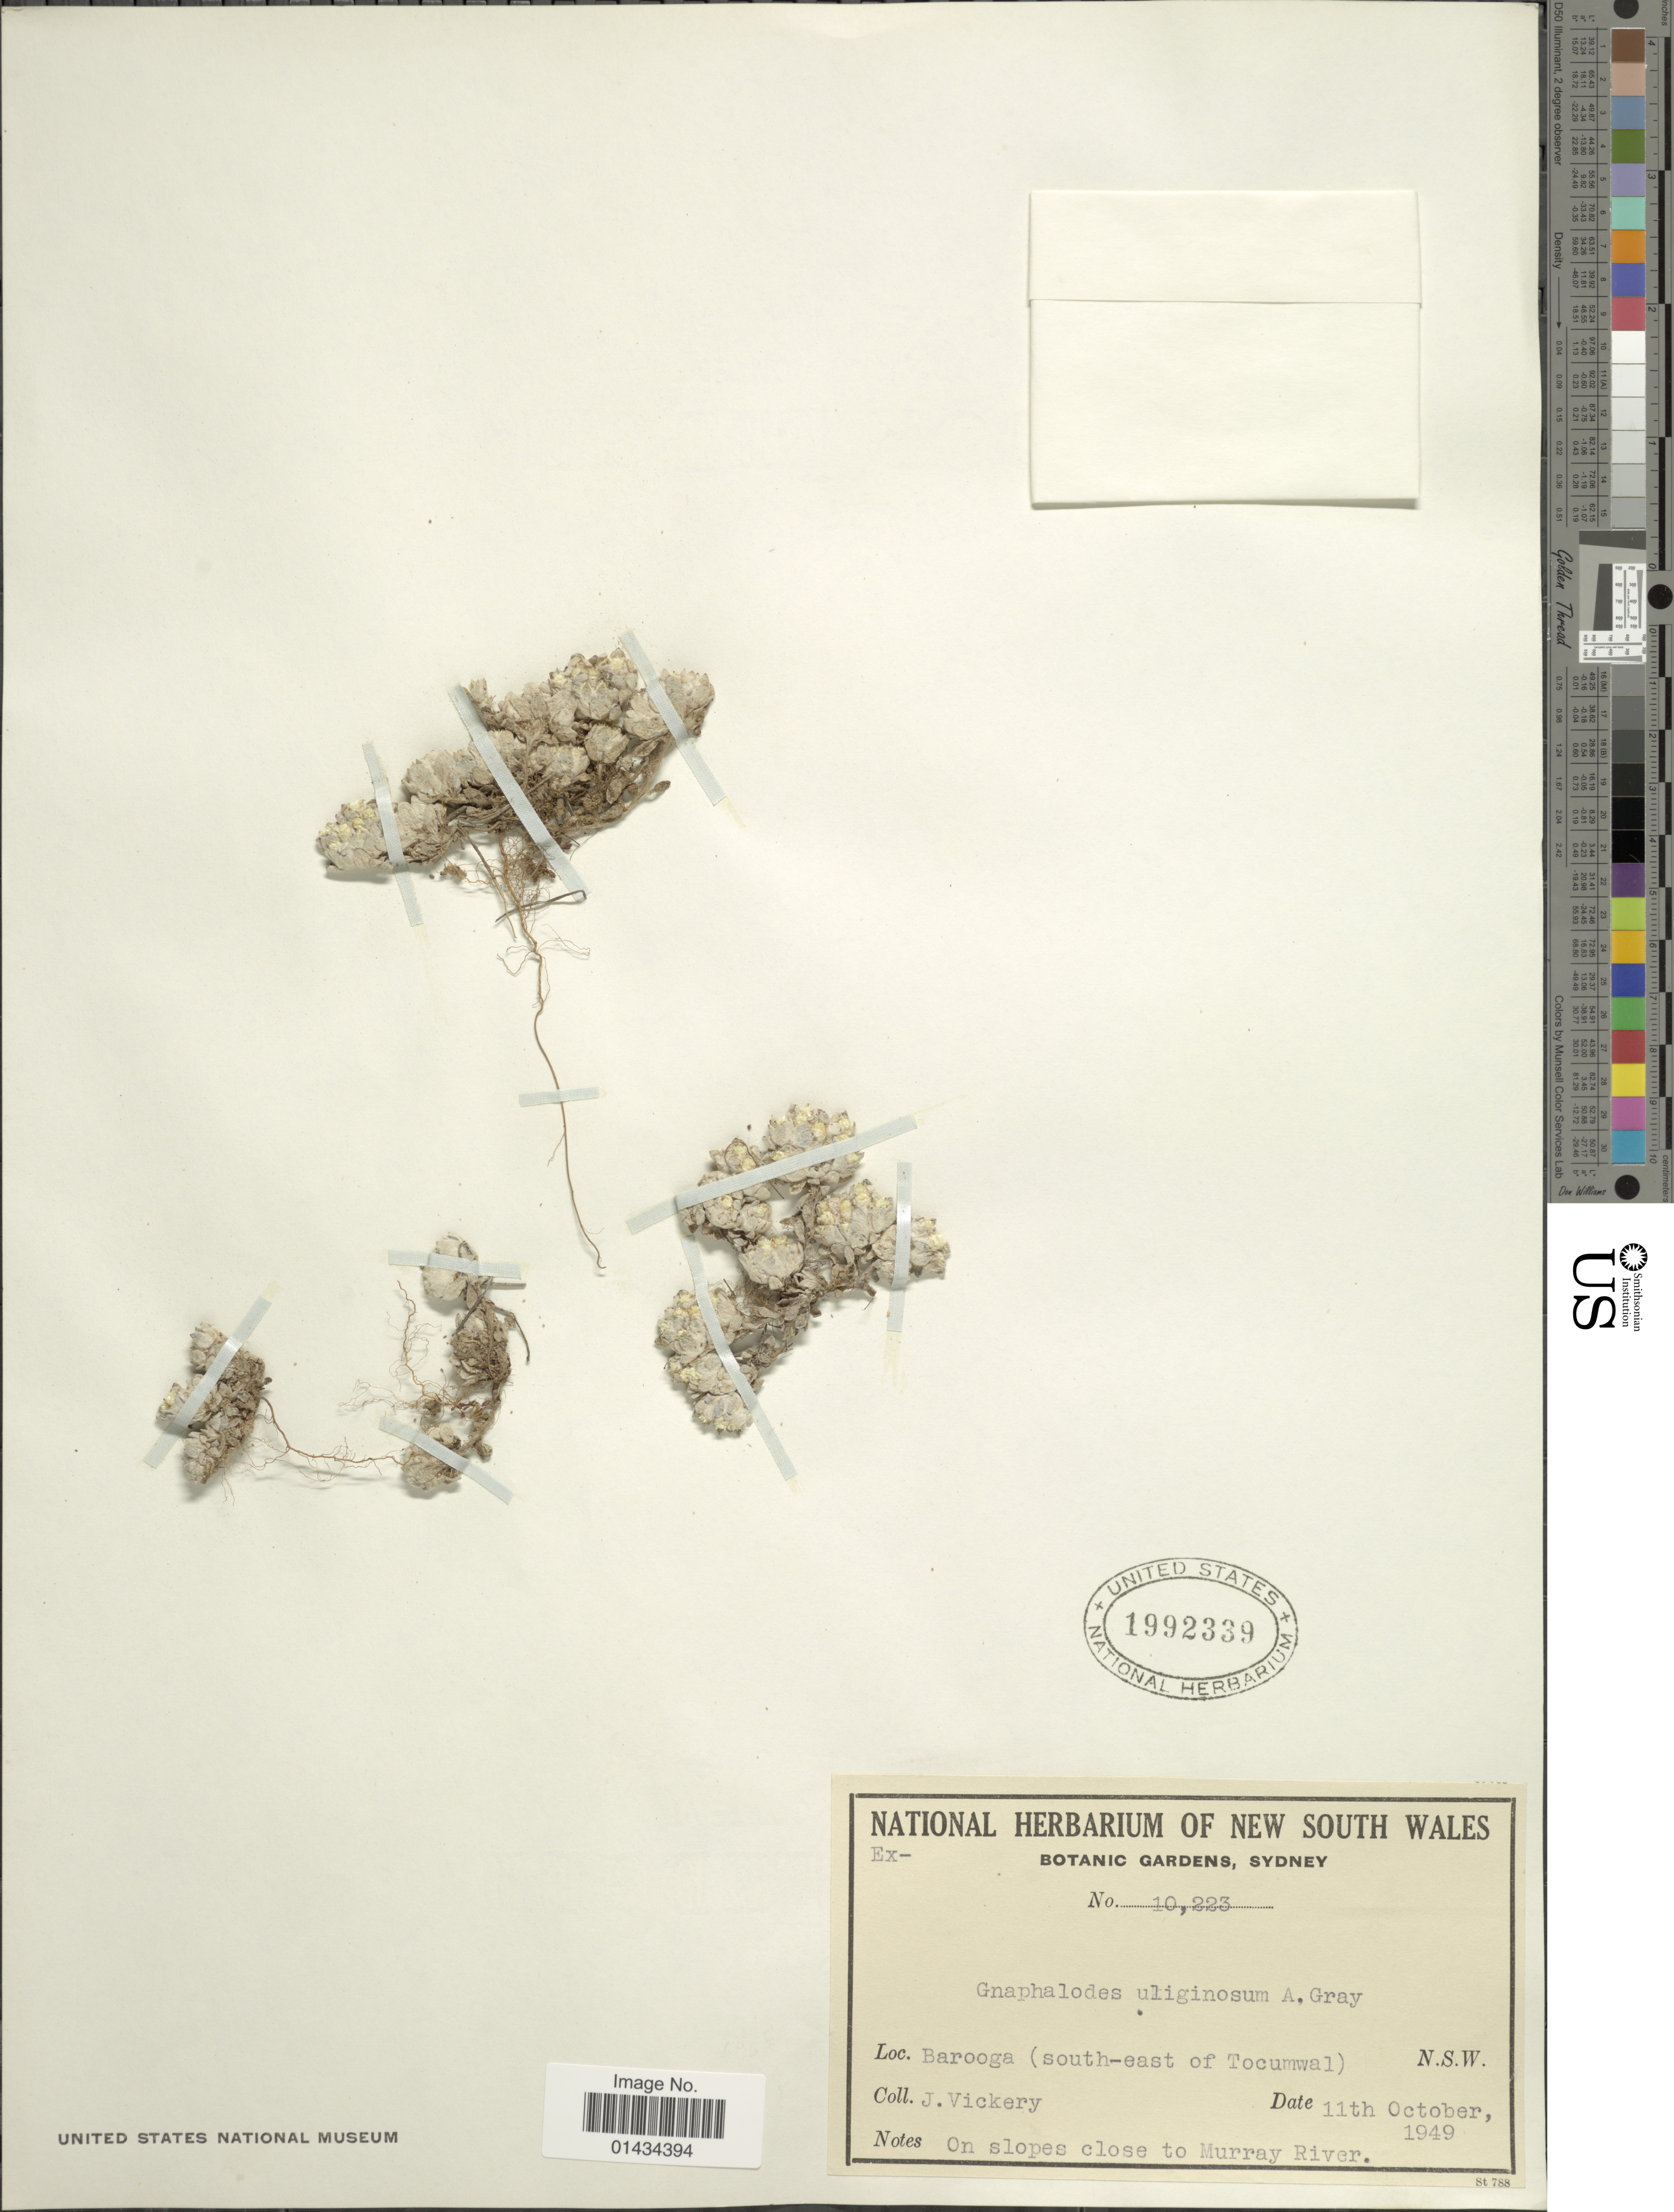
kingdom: Plantae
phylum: Tracheophyta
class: Magnoliopsida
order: Asterales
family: Asteraceae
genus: Actinobole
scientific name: Actinobole uliginosum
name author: (A. Gray) H. Eichler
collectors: J. Vickery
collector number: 10223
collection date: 1949-10-11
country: Australia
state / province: New South Wales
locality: Barooga (south-east of Tocumwal), on slopes close to Murray River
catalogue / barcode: US 1992339